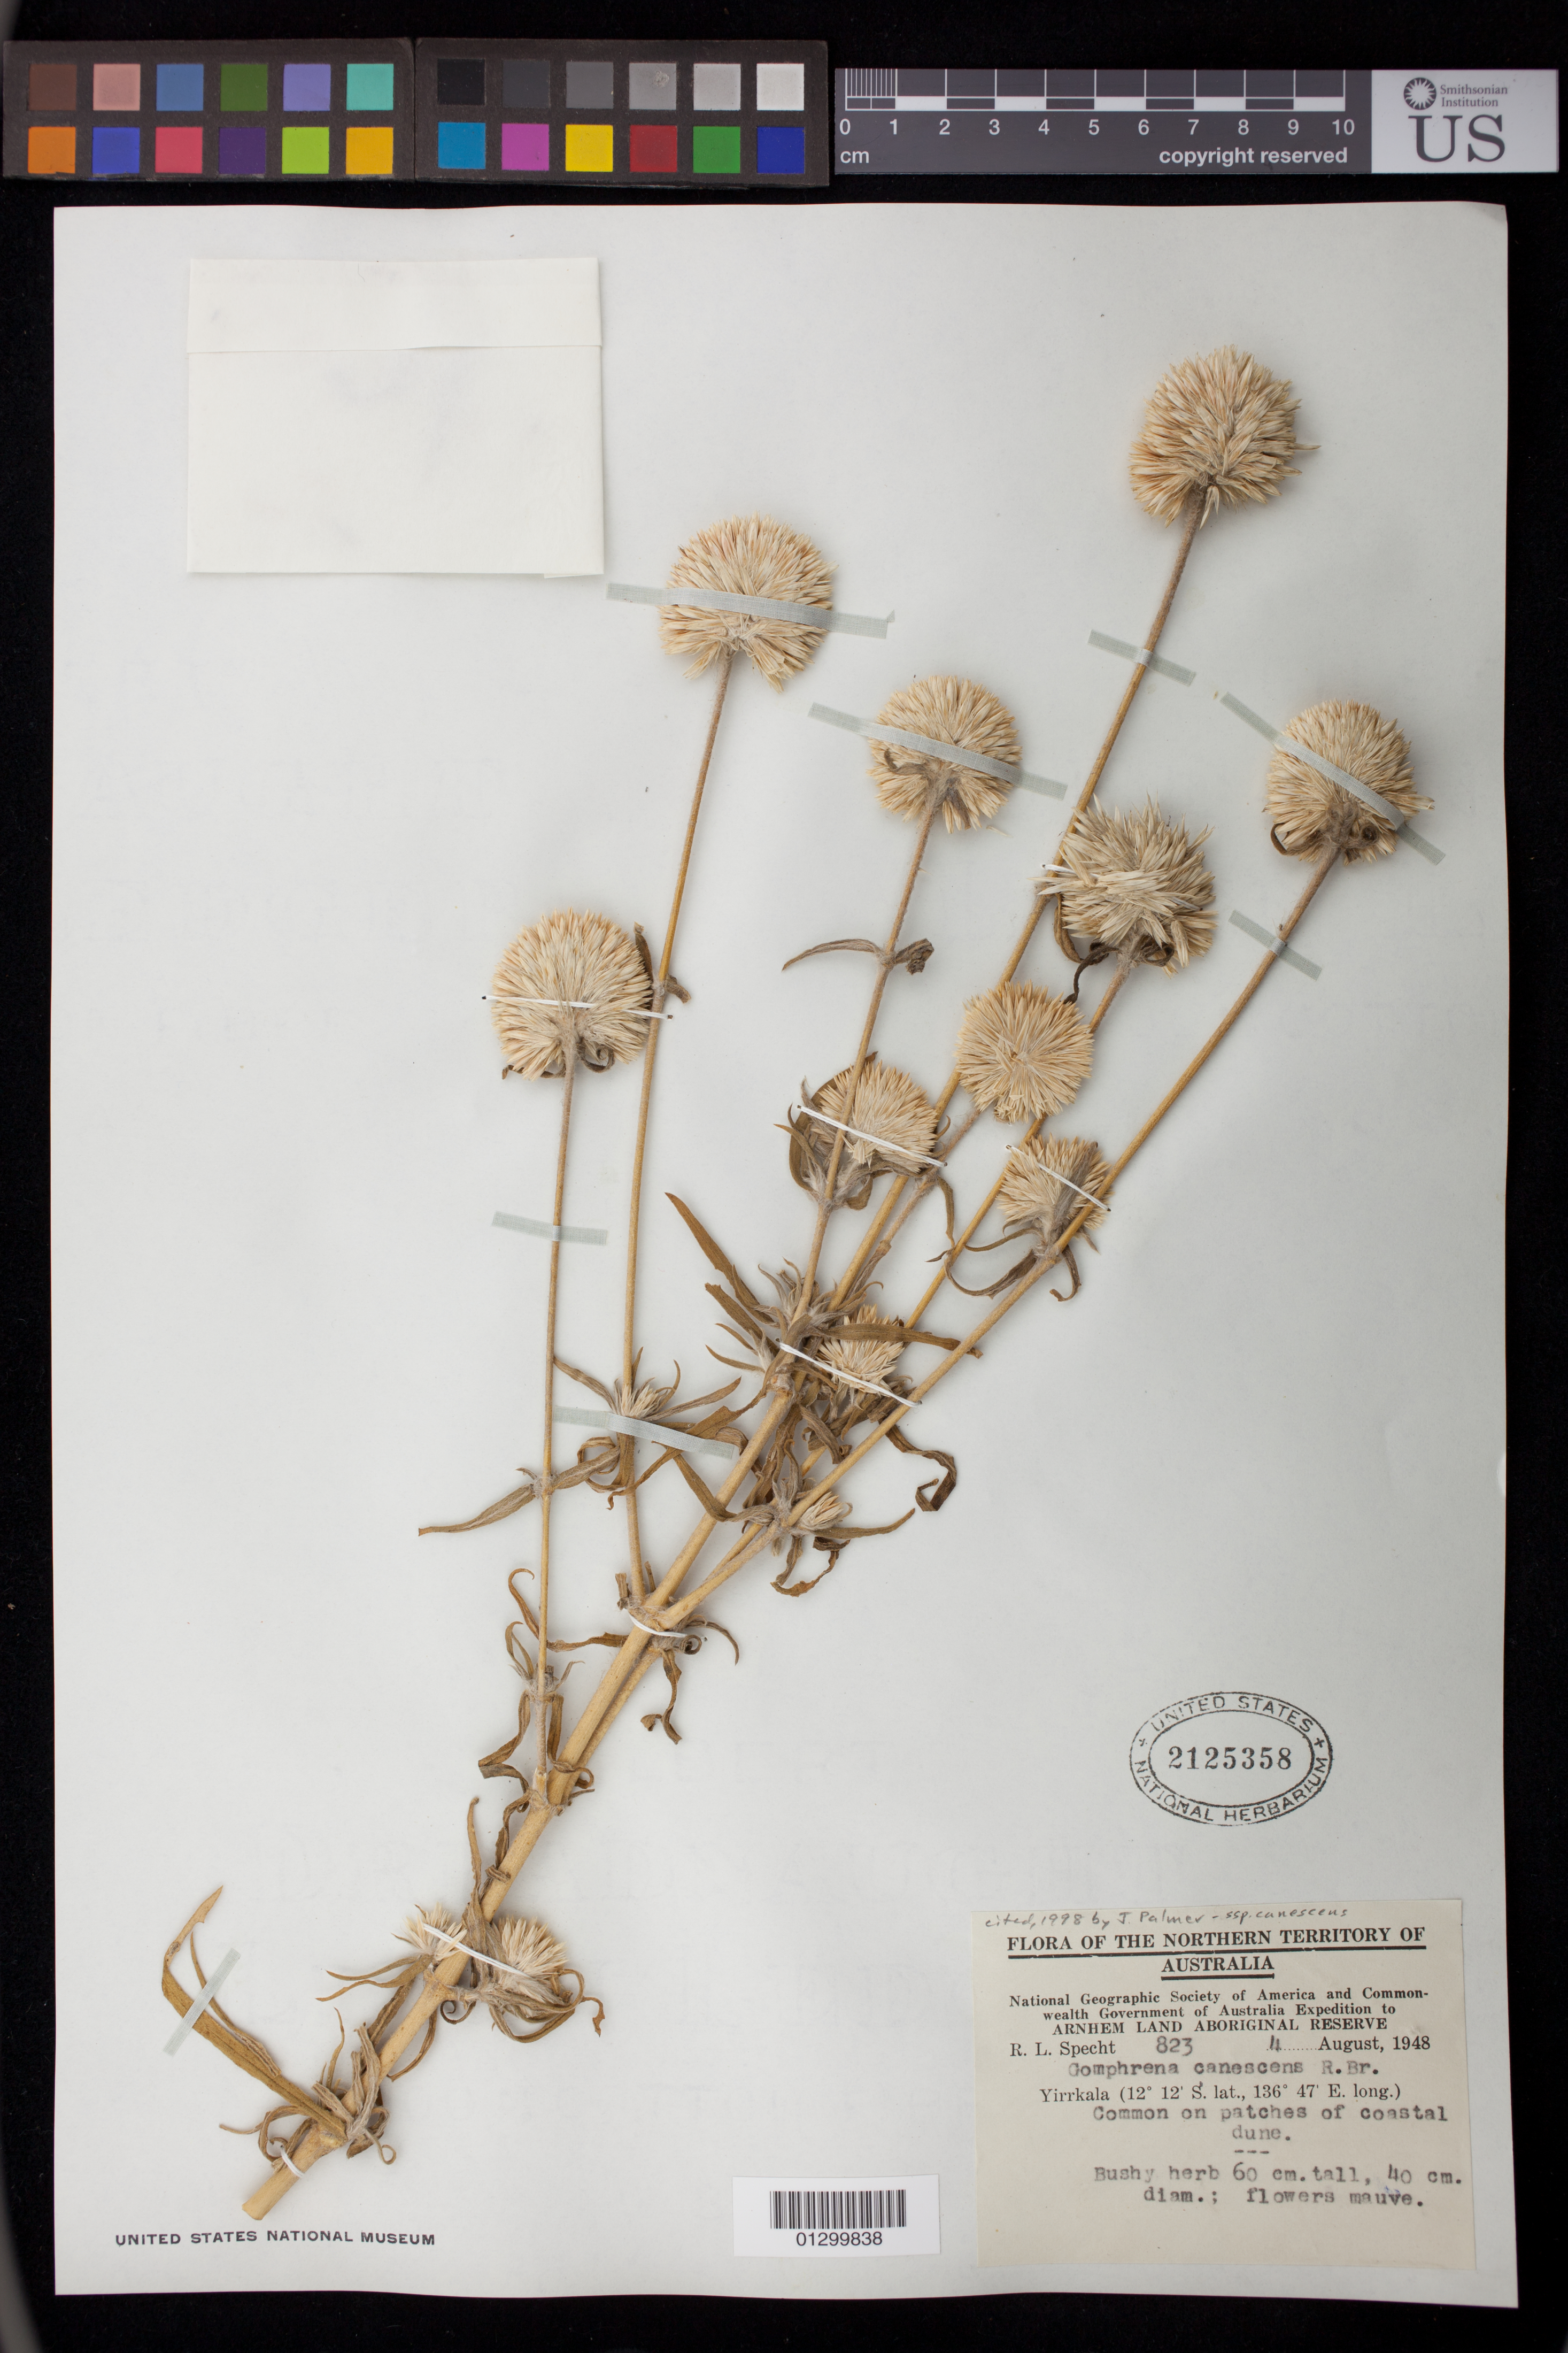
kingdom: Plantae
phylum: Tracheophyta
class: Magnoliopsida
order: Caryophyllales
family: Amaranthaceae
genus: Gomphrena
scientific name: Gomphrena canescens subsp. canescens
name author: R. Br.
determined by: Palmer, J.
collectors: R. L. Specht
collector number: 823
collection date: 1948-08-04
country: Australia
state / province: Northern Territory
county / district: East Arnhem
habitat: Common on patches of coastal dune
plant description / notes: Bushy herb 60 cm. tall, 40 cm. diam.; flowers mauve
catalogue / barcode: US 2125358